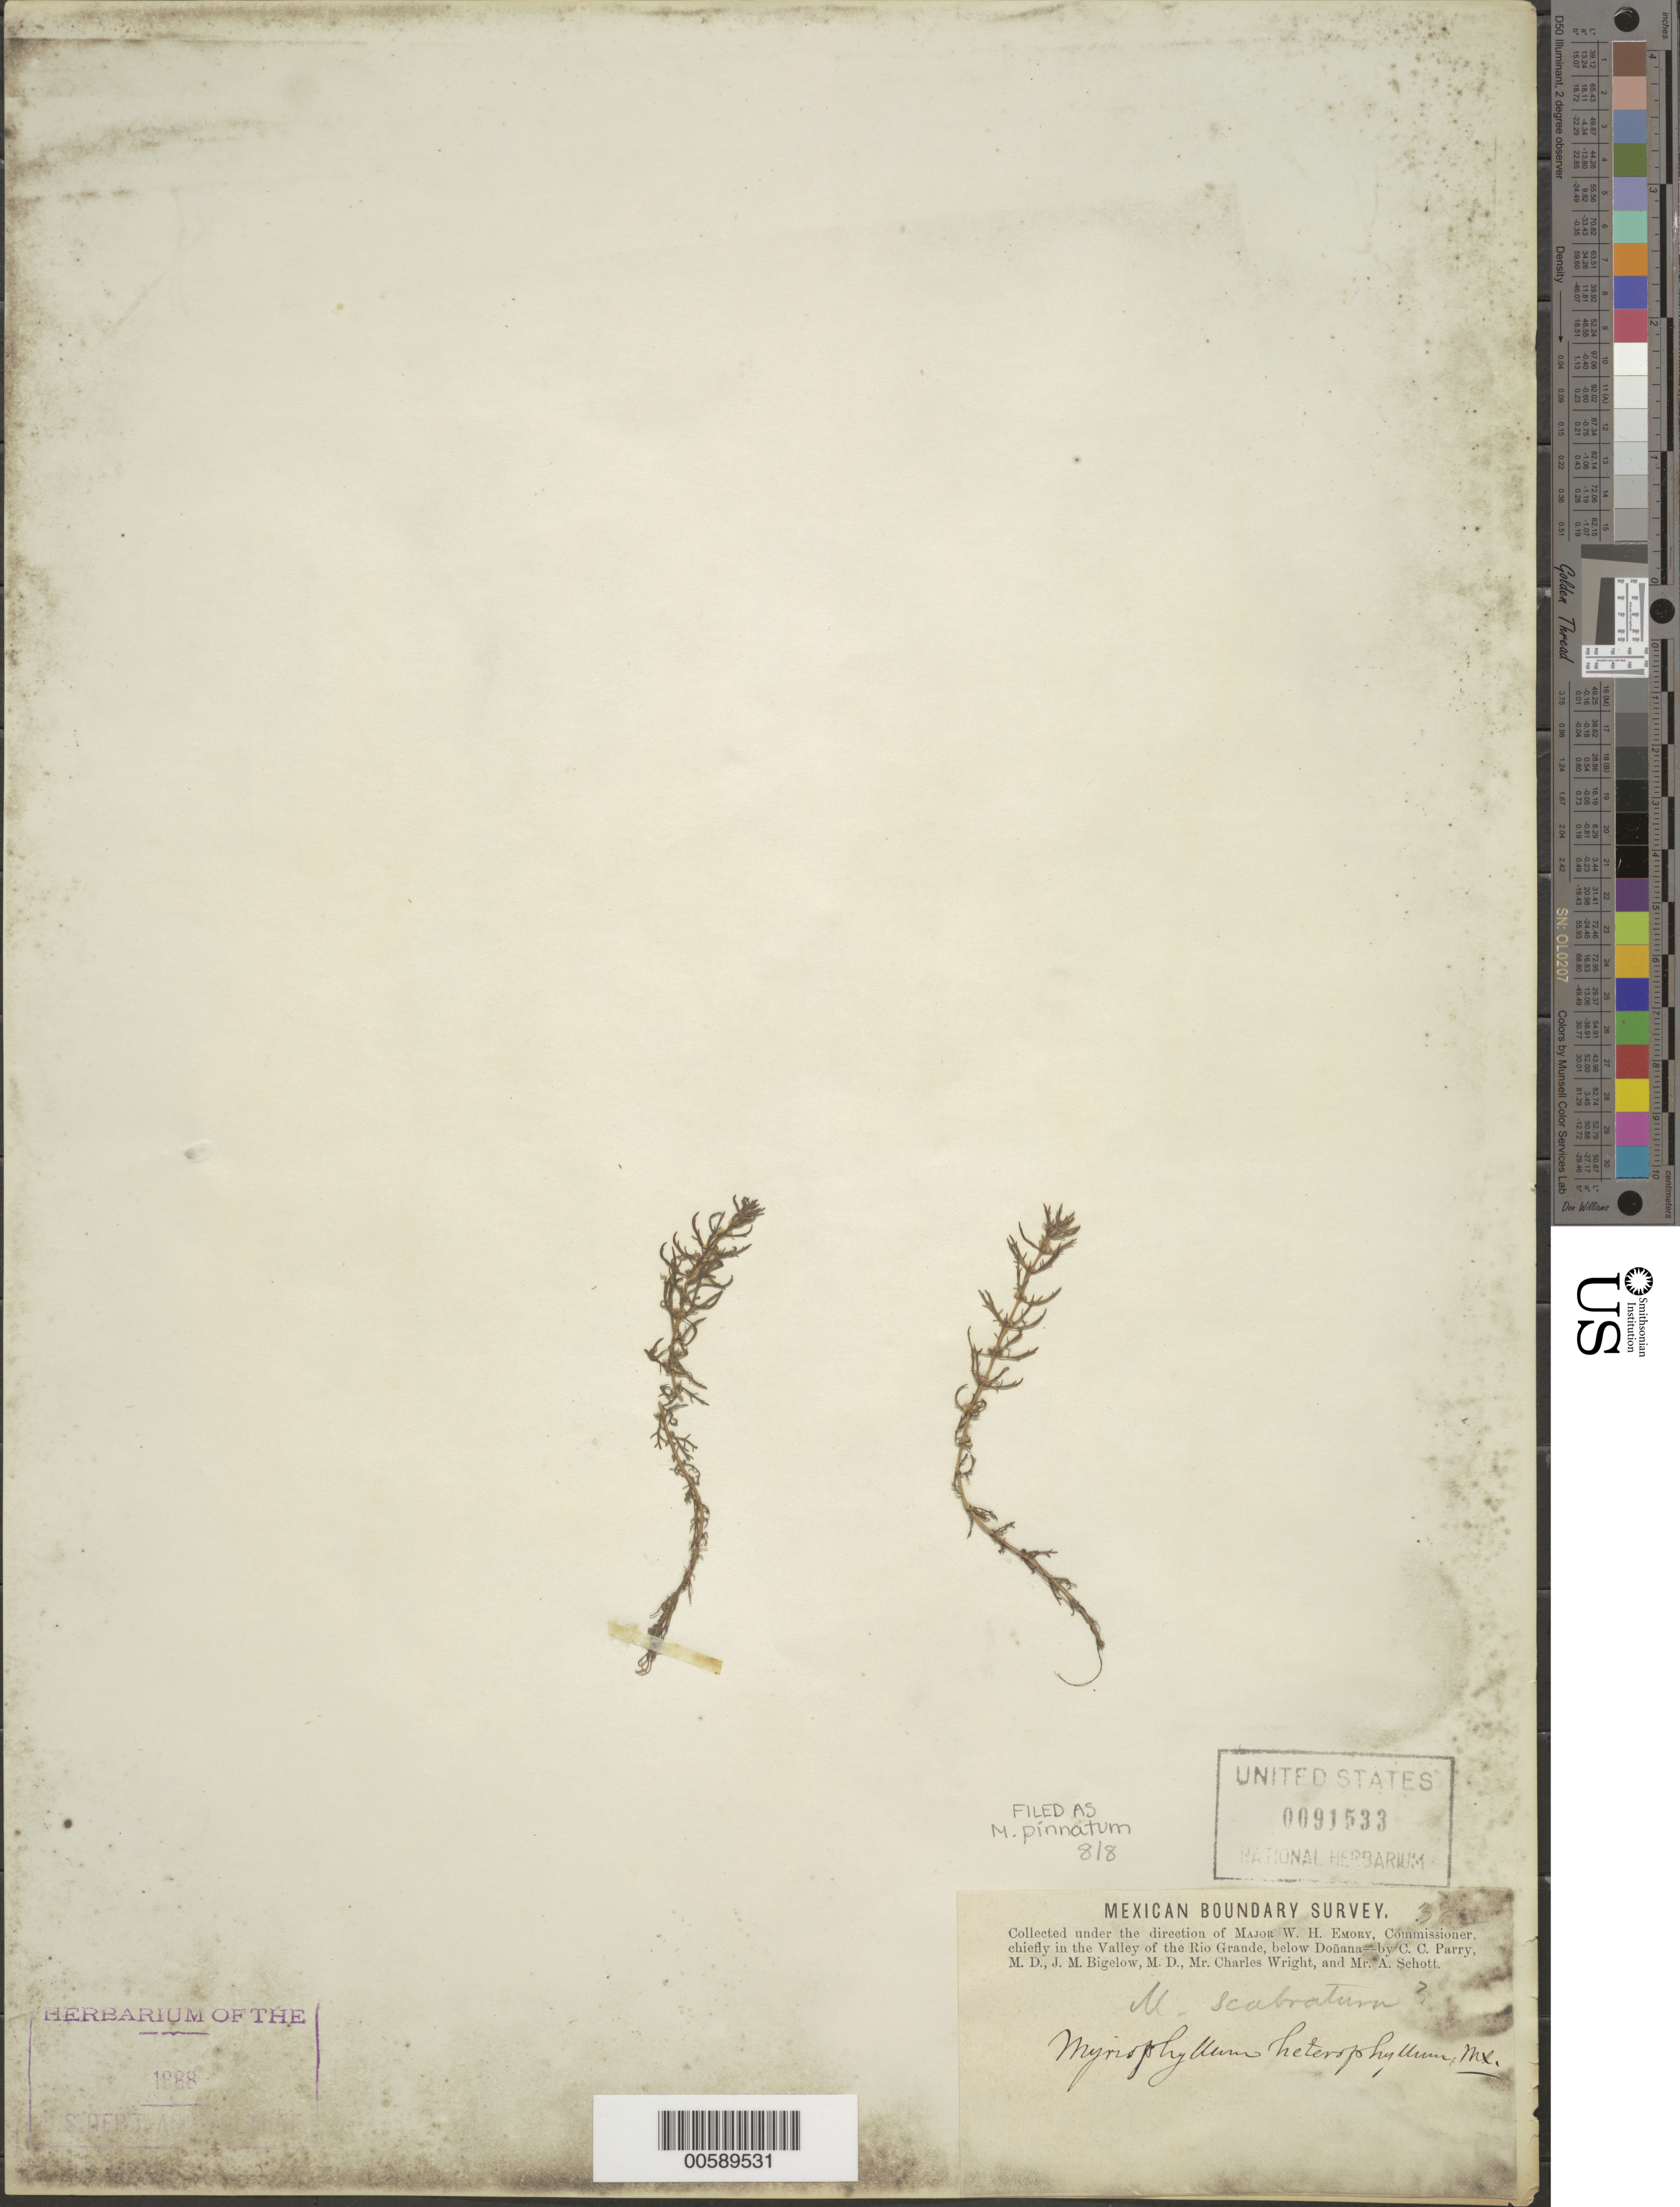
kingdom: Plantae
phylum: Tracheophyta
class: Magnoliopsida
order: Saxifragales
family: Haloragaceae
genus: Myriophyllum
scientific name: Myriophyllum pinnatum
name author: (Walter) Britton, Stearns & Poggenb.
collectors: C. C. Parry, J. M. Bigelow, C. Wright & A. C. V. Schott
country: United States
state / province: New Mexico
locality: Rio Grande below Donana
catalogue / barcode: US 91533